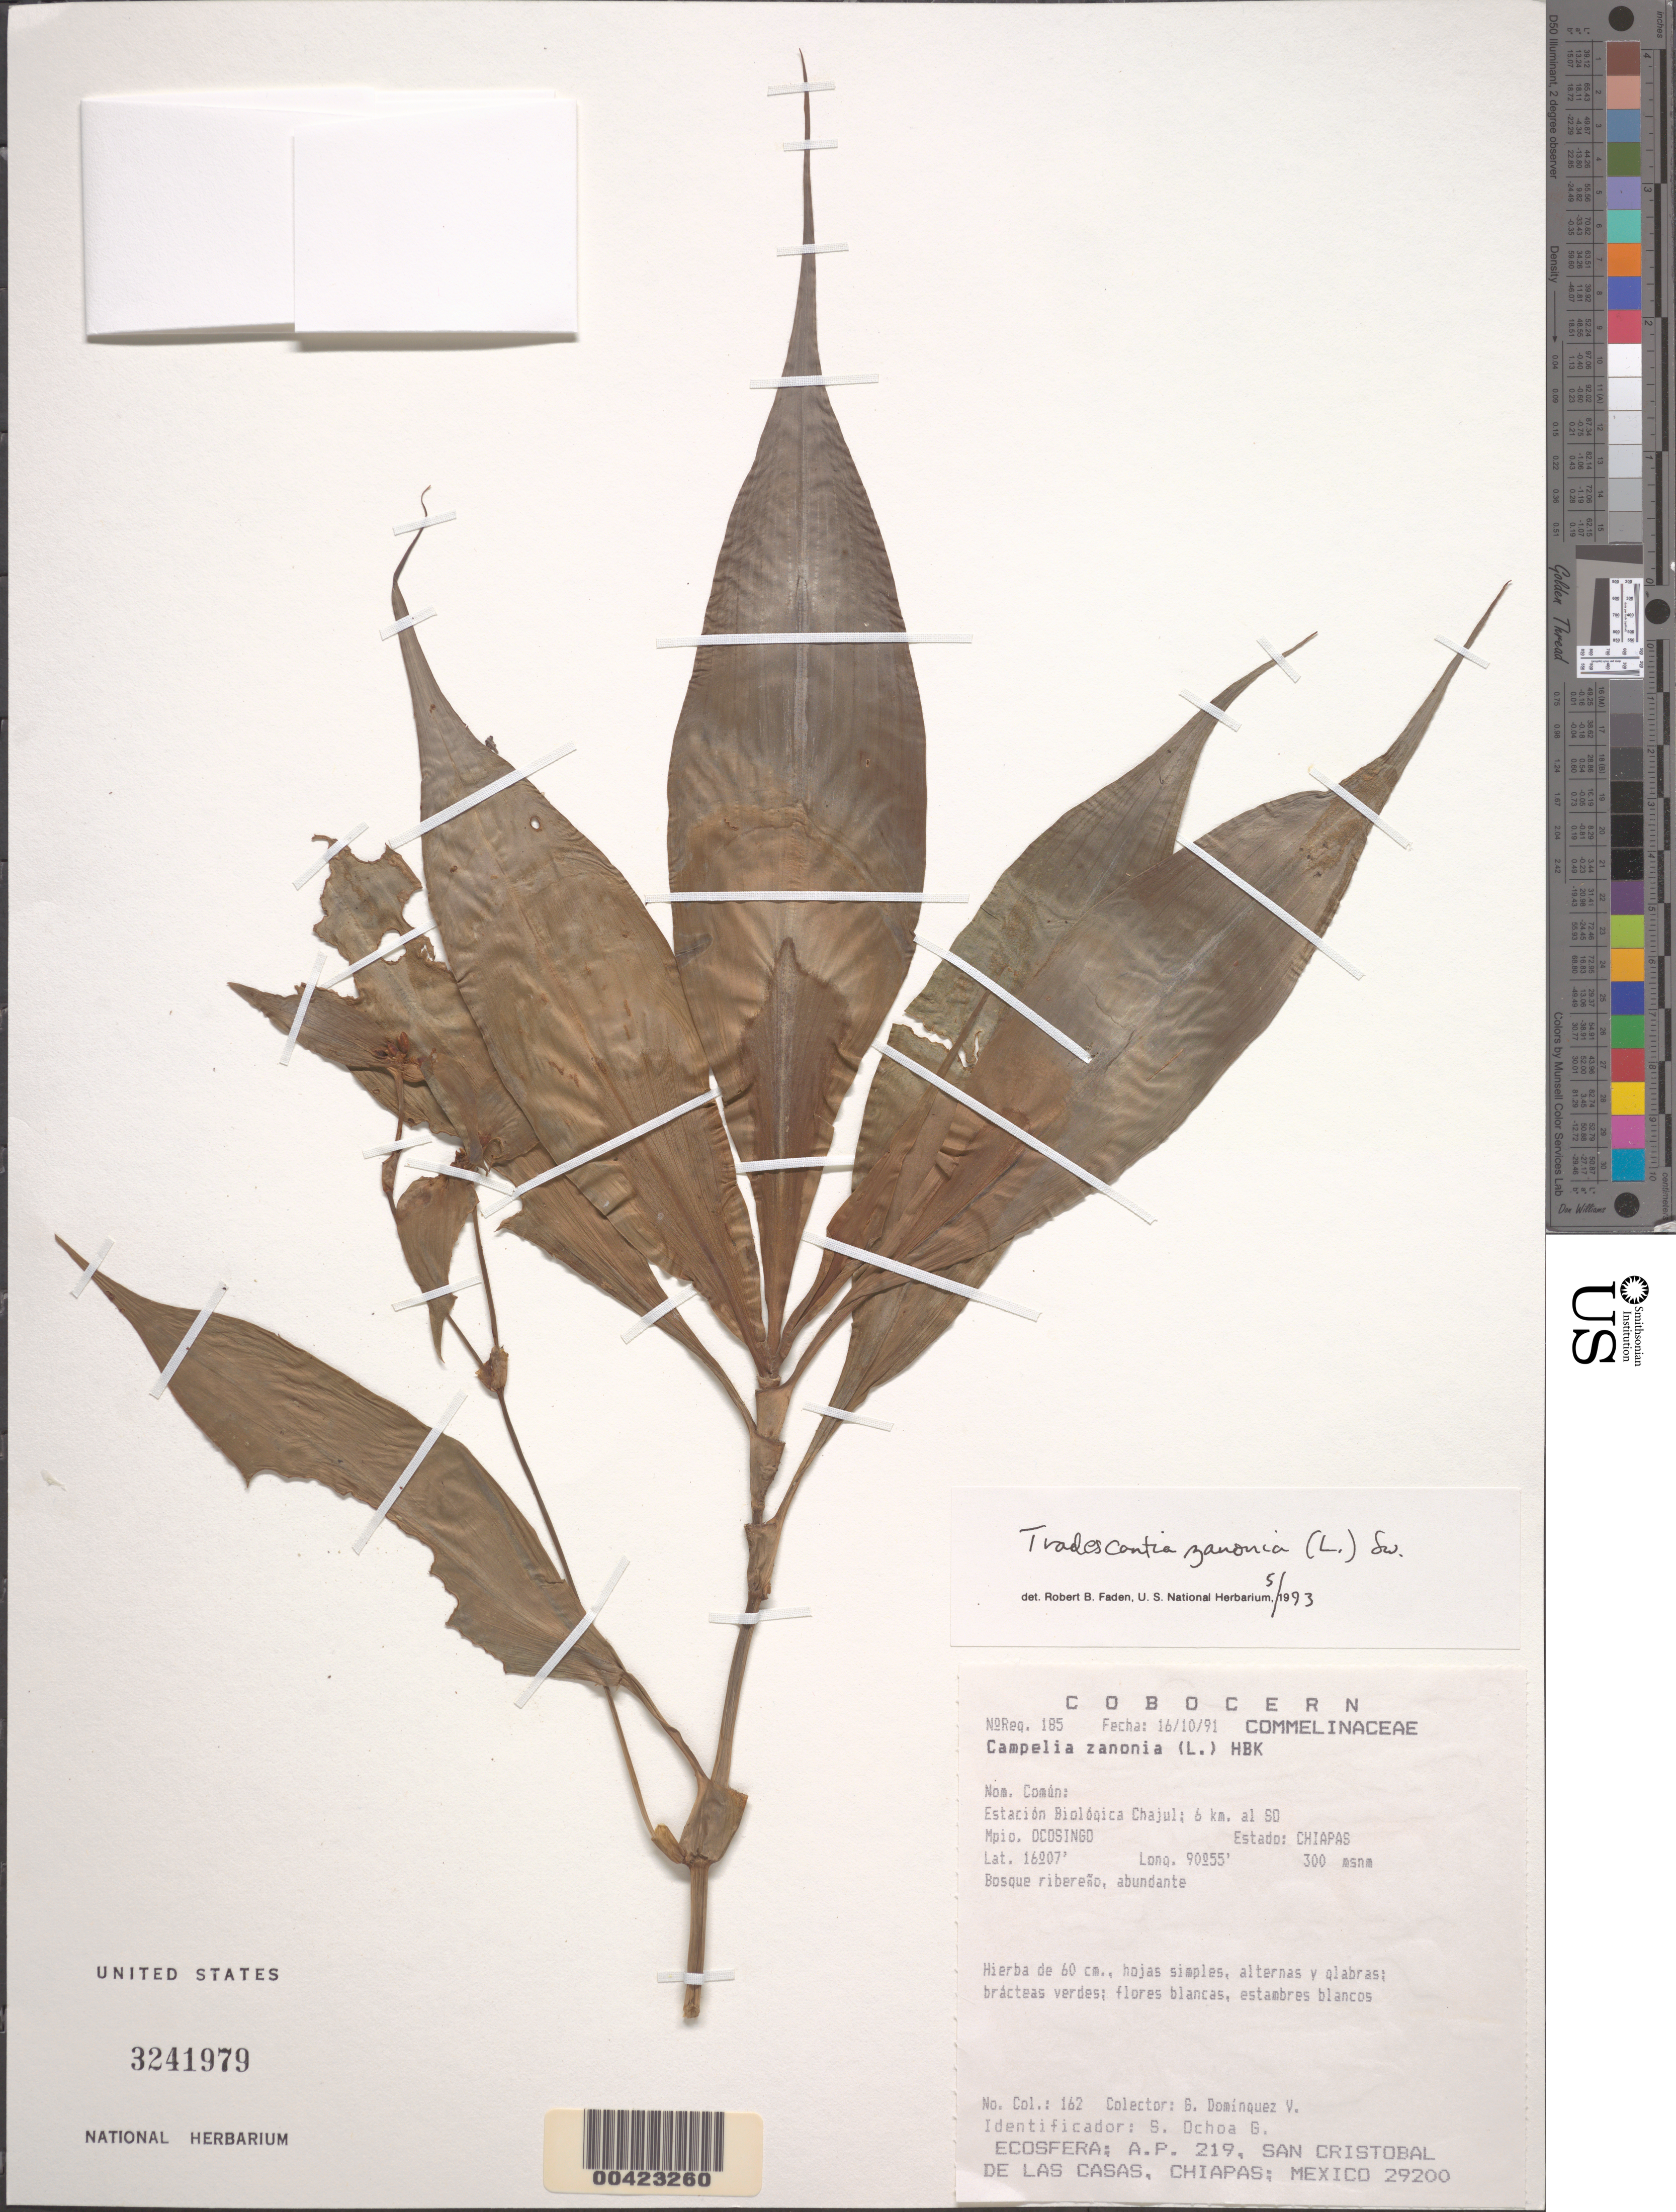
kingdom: Plantae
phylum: Tracheophyta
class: Liliopsida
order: Commelinales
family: Commelinaceae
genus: Tradescantia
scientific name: Tradescantia zanonia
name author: (L.) Sw.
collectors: G. Dominiquez V.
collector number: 162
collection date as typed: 16 Oct 1991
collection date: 1991-10-16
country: Mexico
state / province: Chiapas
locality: Ocosingo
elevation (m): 300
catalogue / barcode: US 3241979